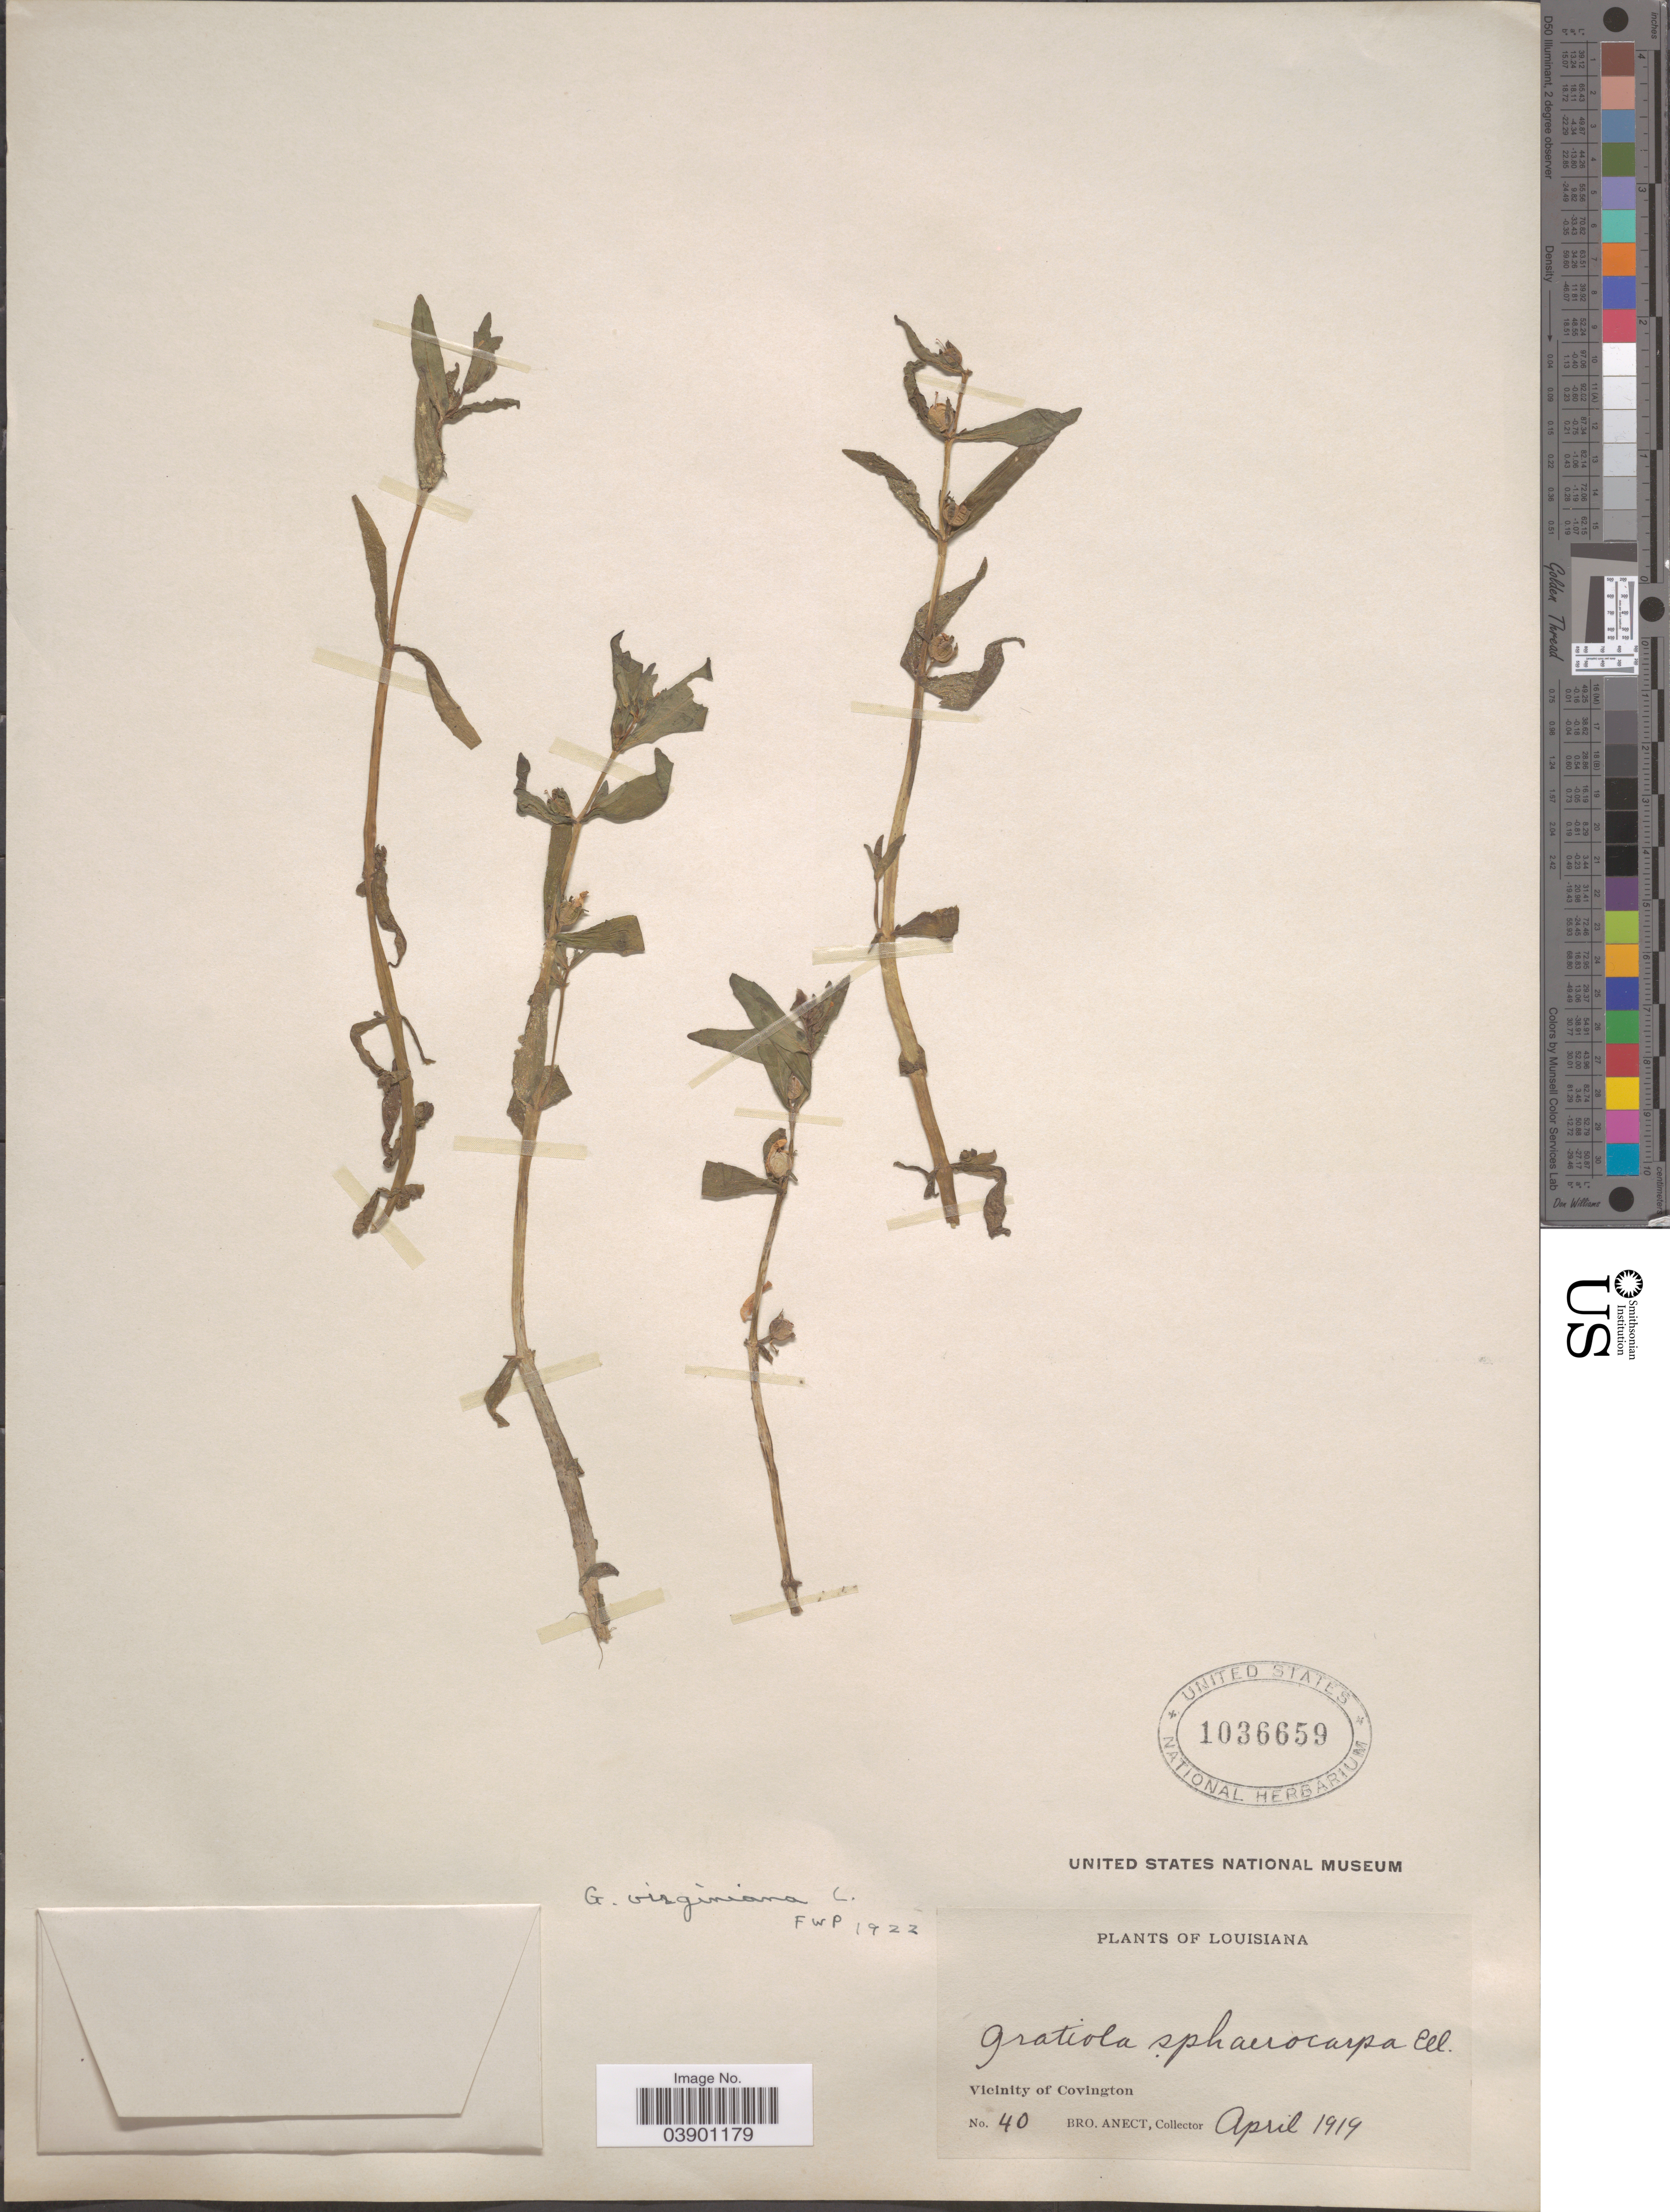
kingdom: Plantae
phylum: Tracheophyta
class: Magnoliopsida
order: Lamiales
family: Plantaginaceae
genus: Gratiola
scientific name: Gratiola virginiana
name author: L.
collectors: B. Anect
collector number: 40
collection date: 1919-04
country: United States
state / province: Louisiana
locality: Vicinity of Covington.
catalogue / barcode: US 1036659